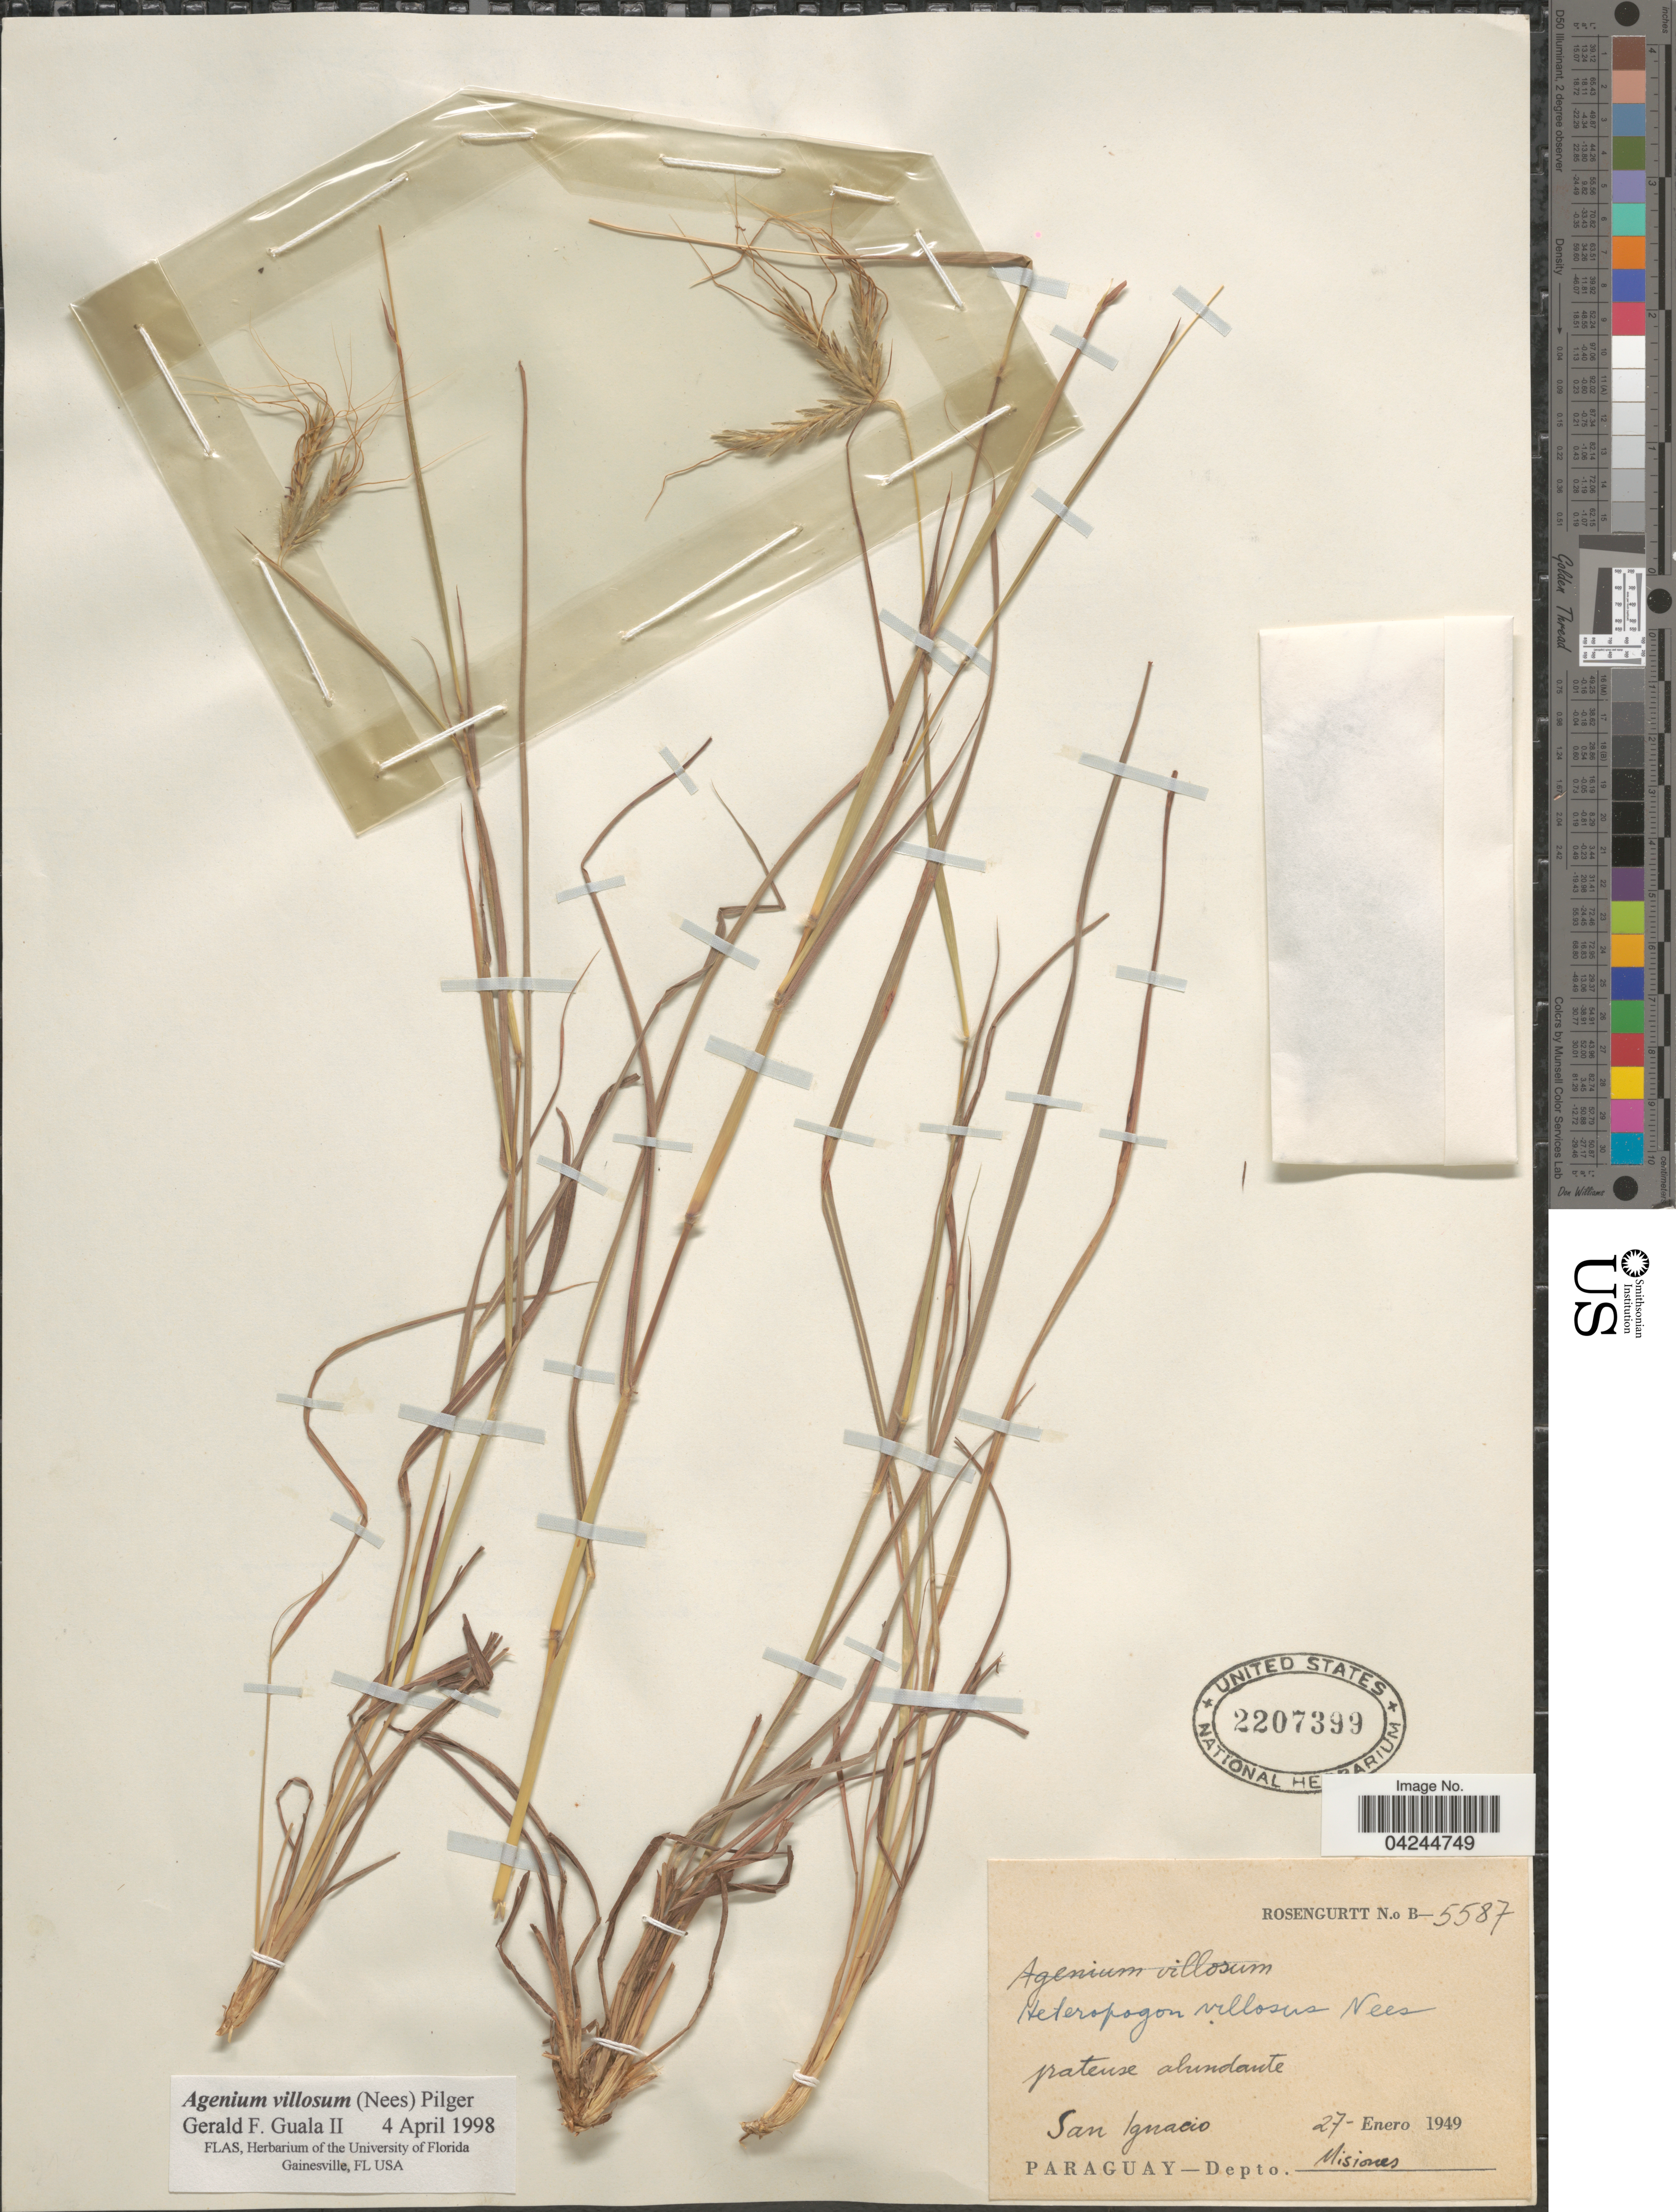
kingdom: Plantae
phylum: Tracheophyta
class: Liliopsida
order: Poales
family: Poaceae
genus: Agenium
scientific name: Agenium villosum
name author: (Nees) Pilg.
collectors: Rosengurtt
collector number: B-5587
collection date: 1949-01-27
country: Paraguay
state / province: Misiones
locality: San Ignacio. Depto. Misiones.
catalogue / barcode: US 2207399